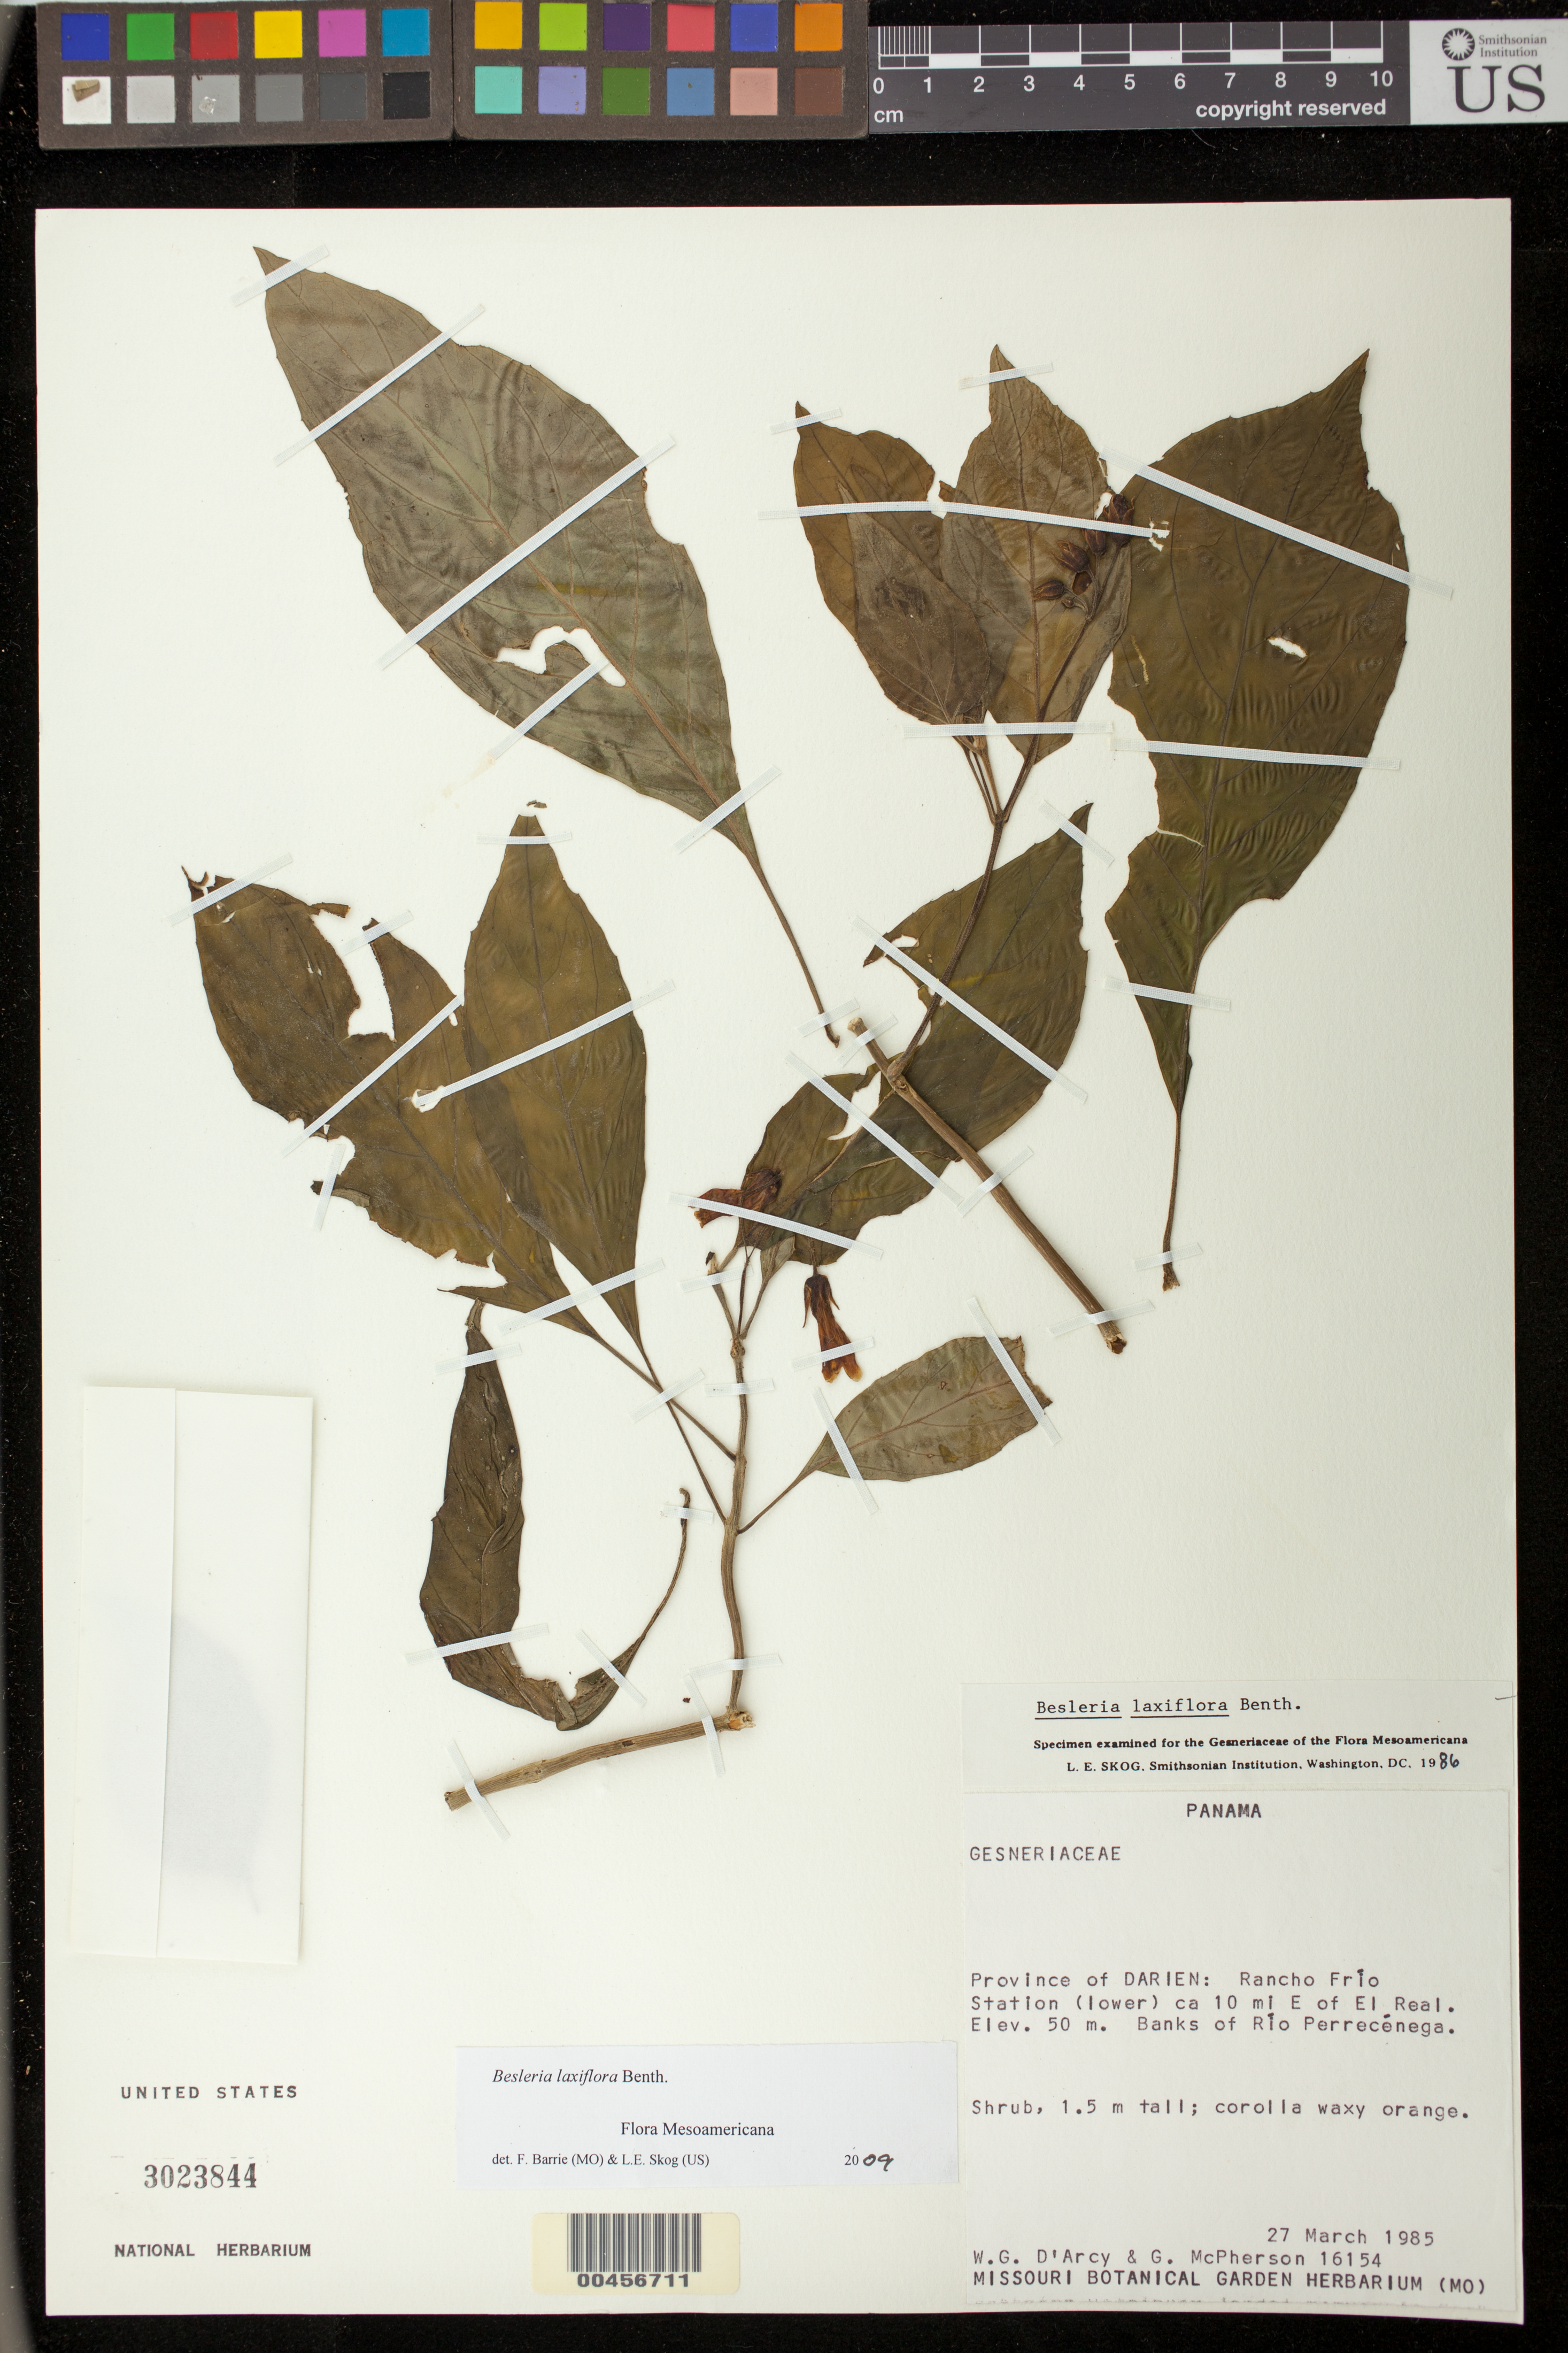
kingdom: Plantae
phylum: Tracheophyta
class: Magnoliopsida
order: Lamiales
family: Gesneriaceae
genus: Besleria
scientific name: Besleria laxiflora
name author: Benth.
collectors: W. G. D'Arcy & G. D. McPherson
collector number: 16154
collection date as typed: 27 Mar 1985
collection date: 1985-03-27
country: Panama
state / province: Darién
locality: Rancho Frio station, E of El Real, Rio Perrecenega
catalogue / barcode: US 3023844